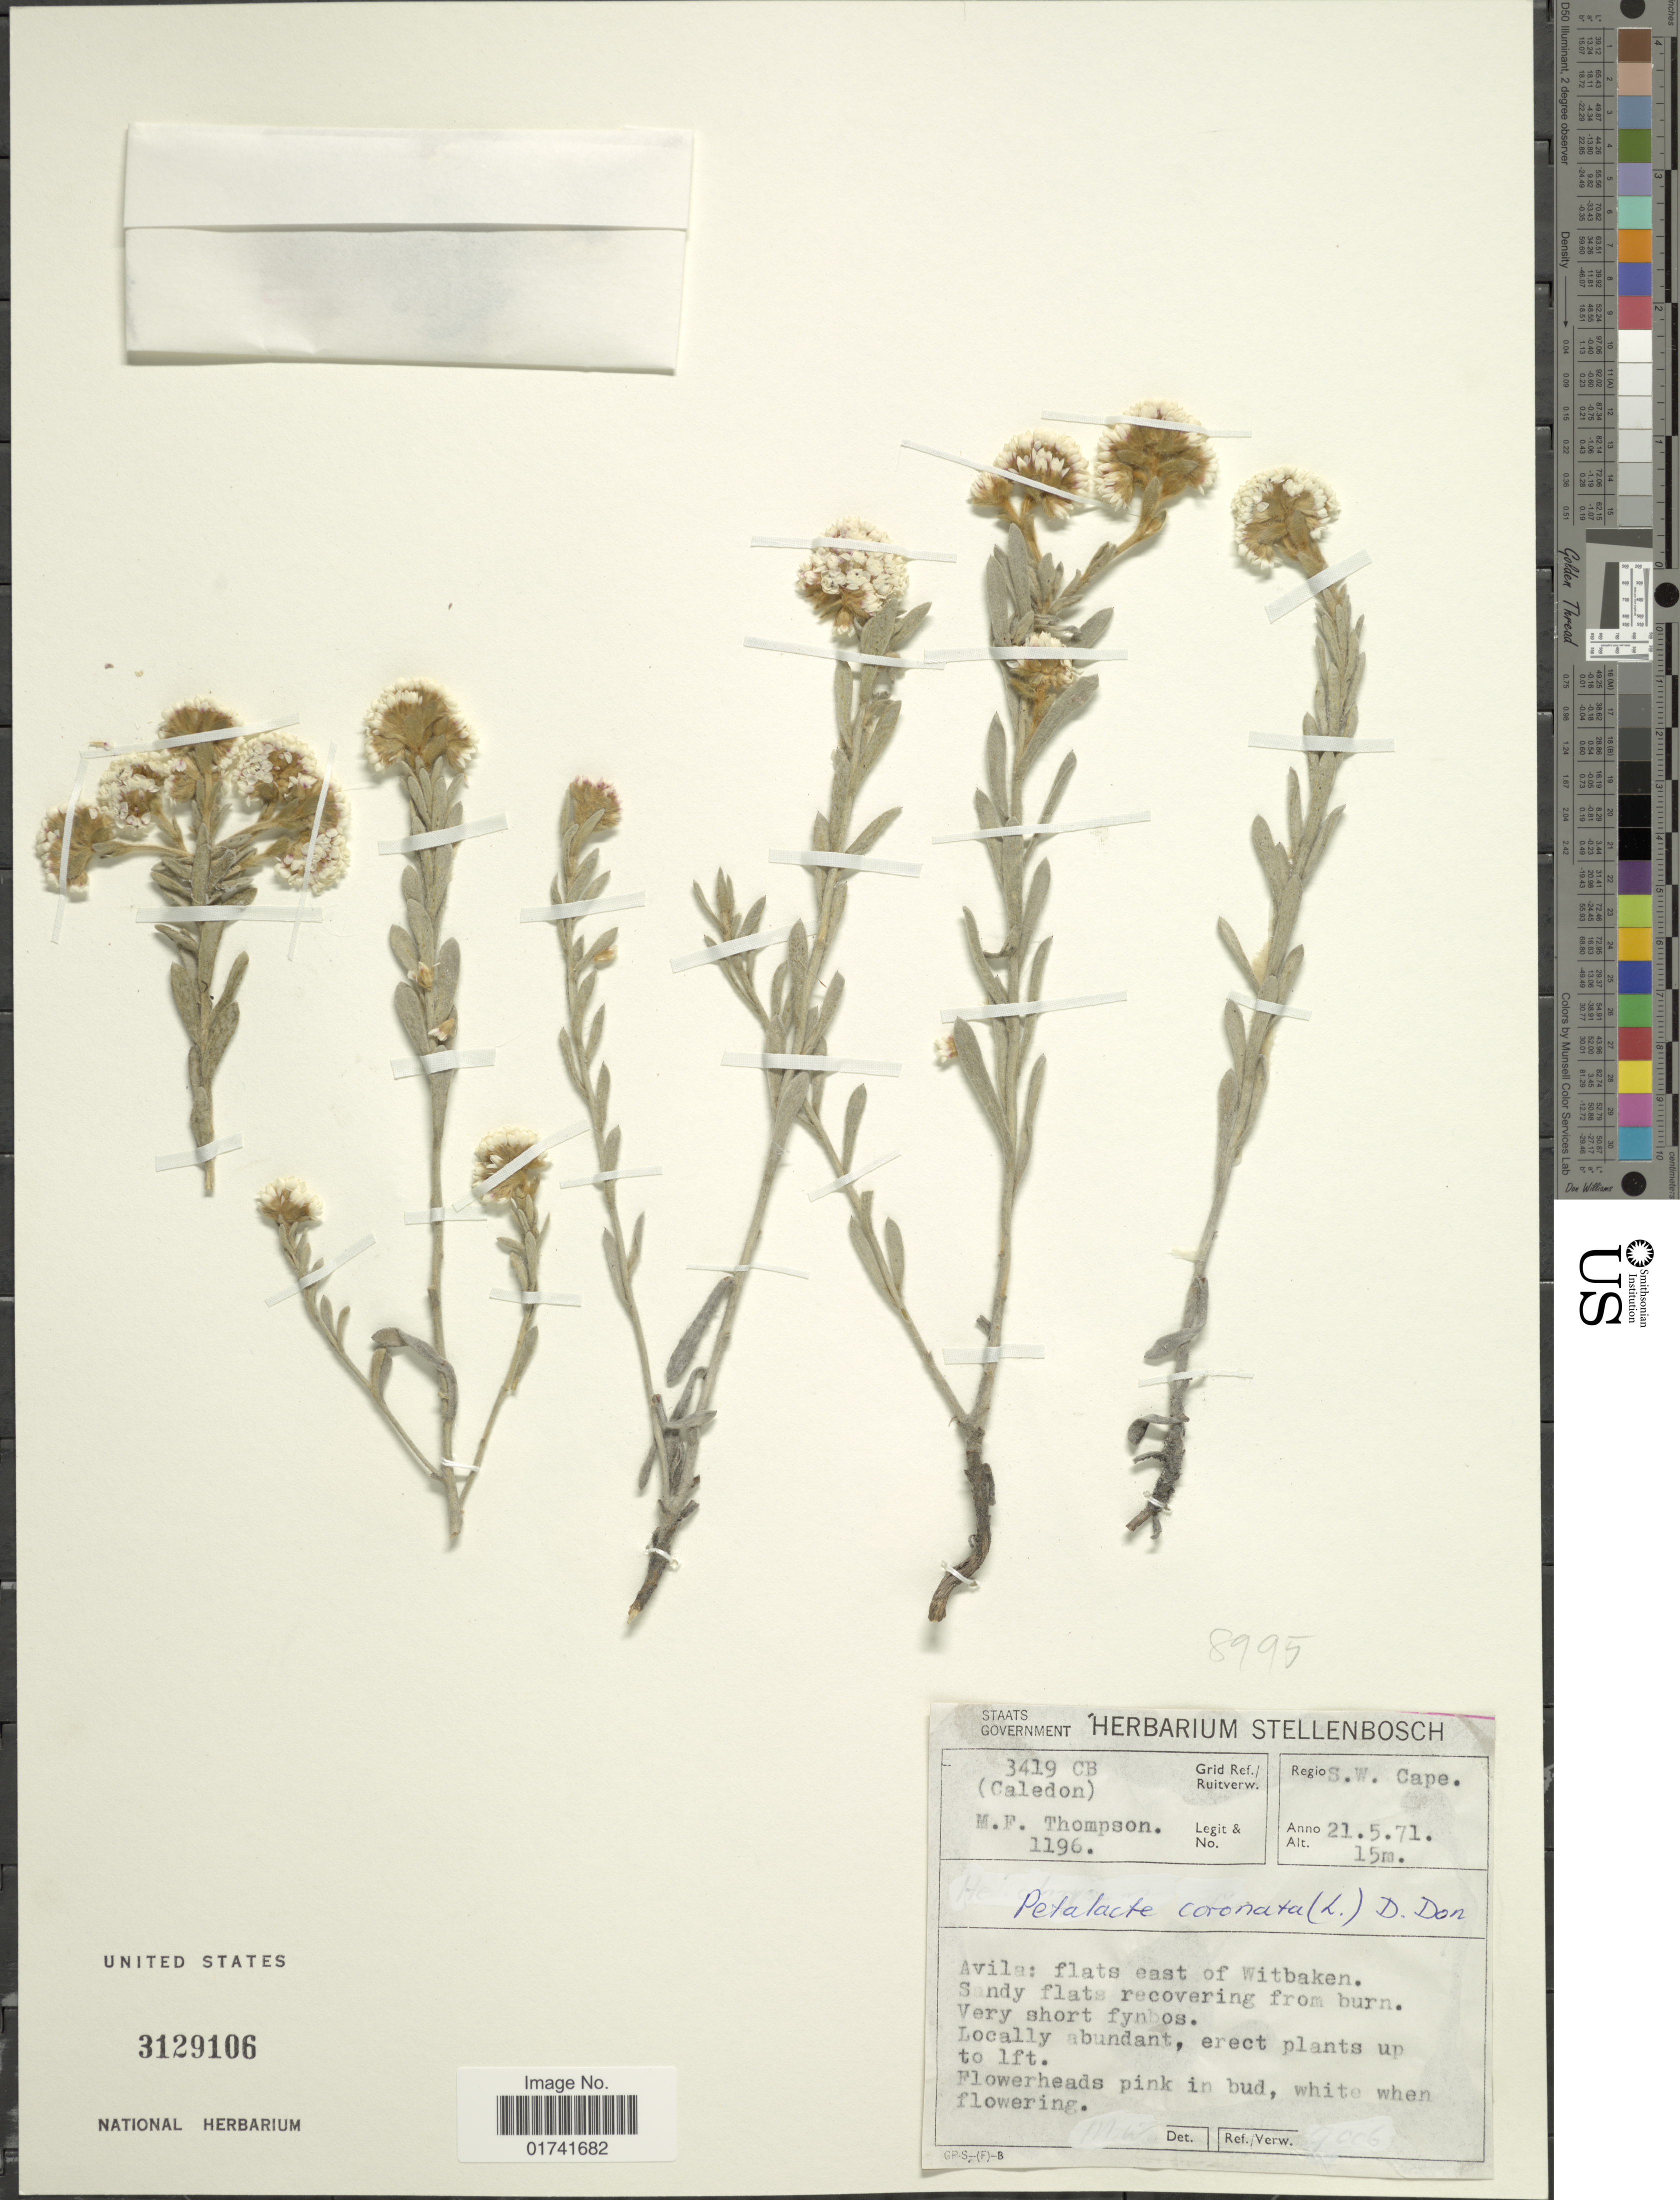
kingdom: Plantae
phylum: Tracheophyta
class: Magnoliopsida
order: Asterales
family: Asteraceae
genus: Petalacte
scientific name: Petalacte coronata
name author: D. Don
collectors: M. F. Thompson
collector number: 1196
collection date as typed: Transcribed d/m/y: 21/5/71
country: South Africa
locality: Regio S.W. Cape (Caledon), Avila: flats east of Witbaken.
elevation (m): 15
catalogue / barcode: US 3129106